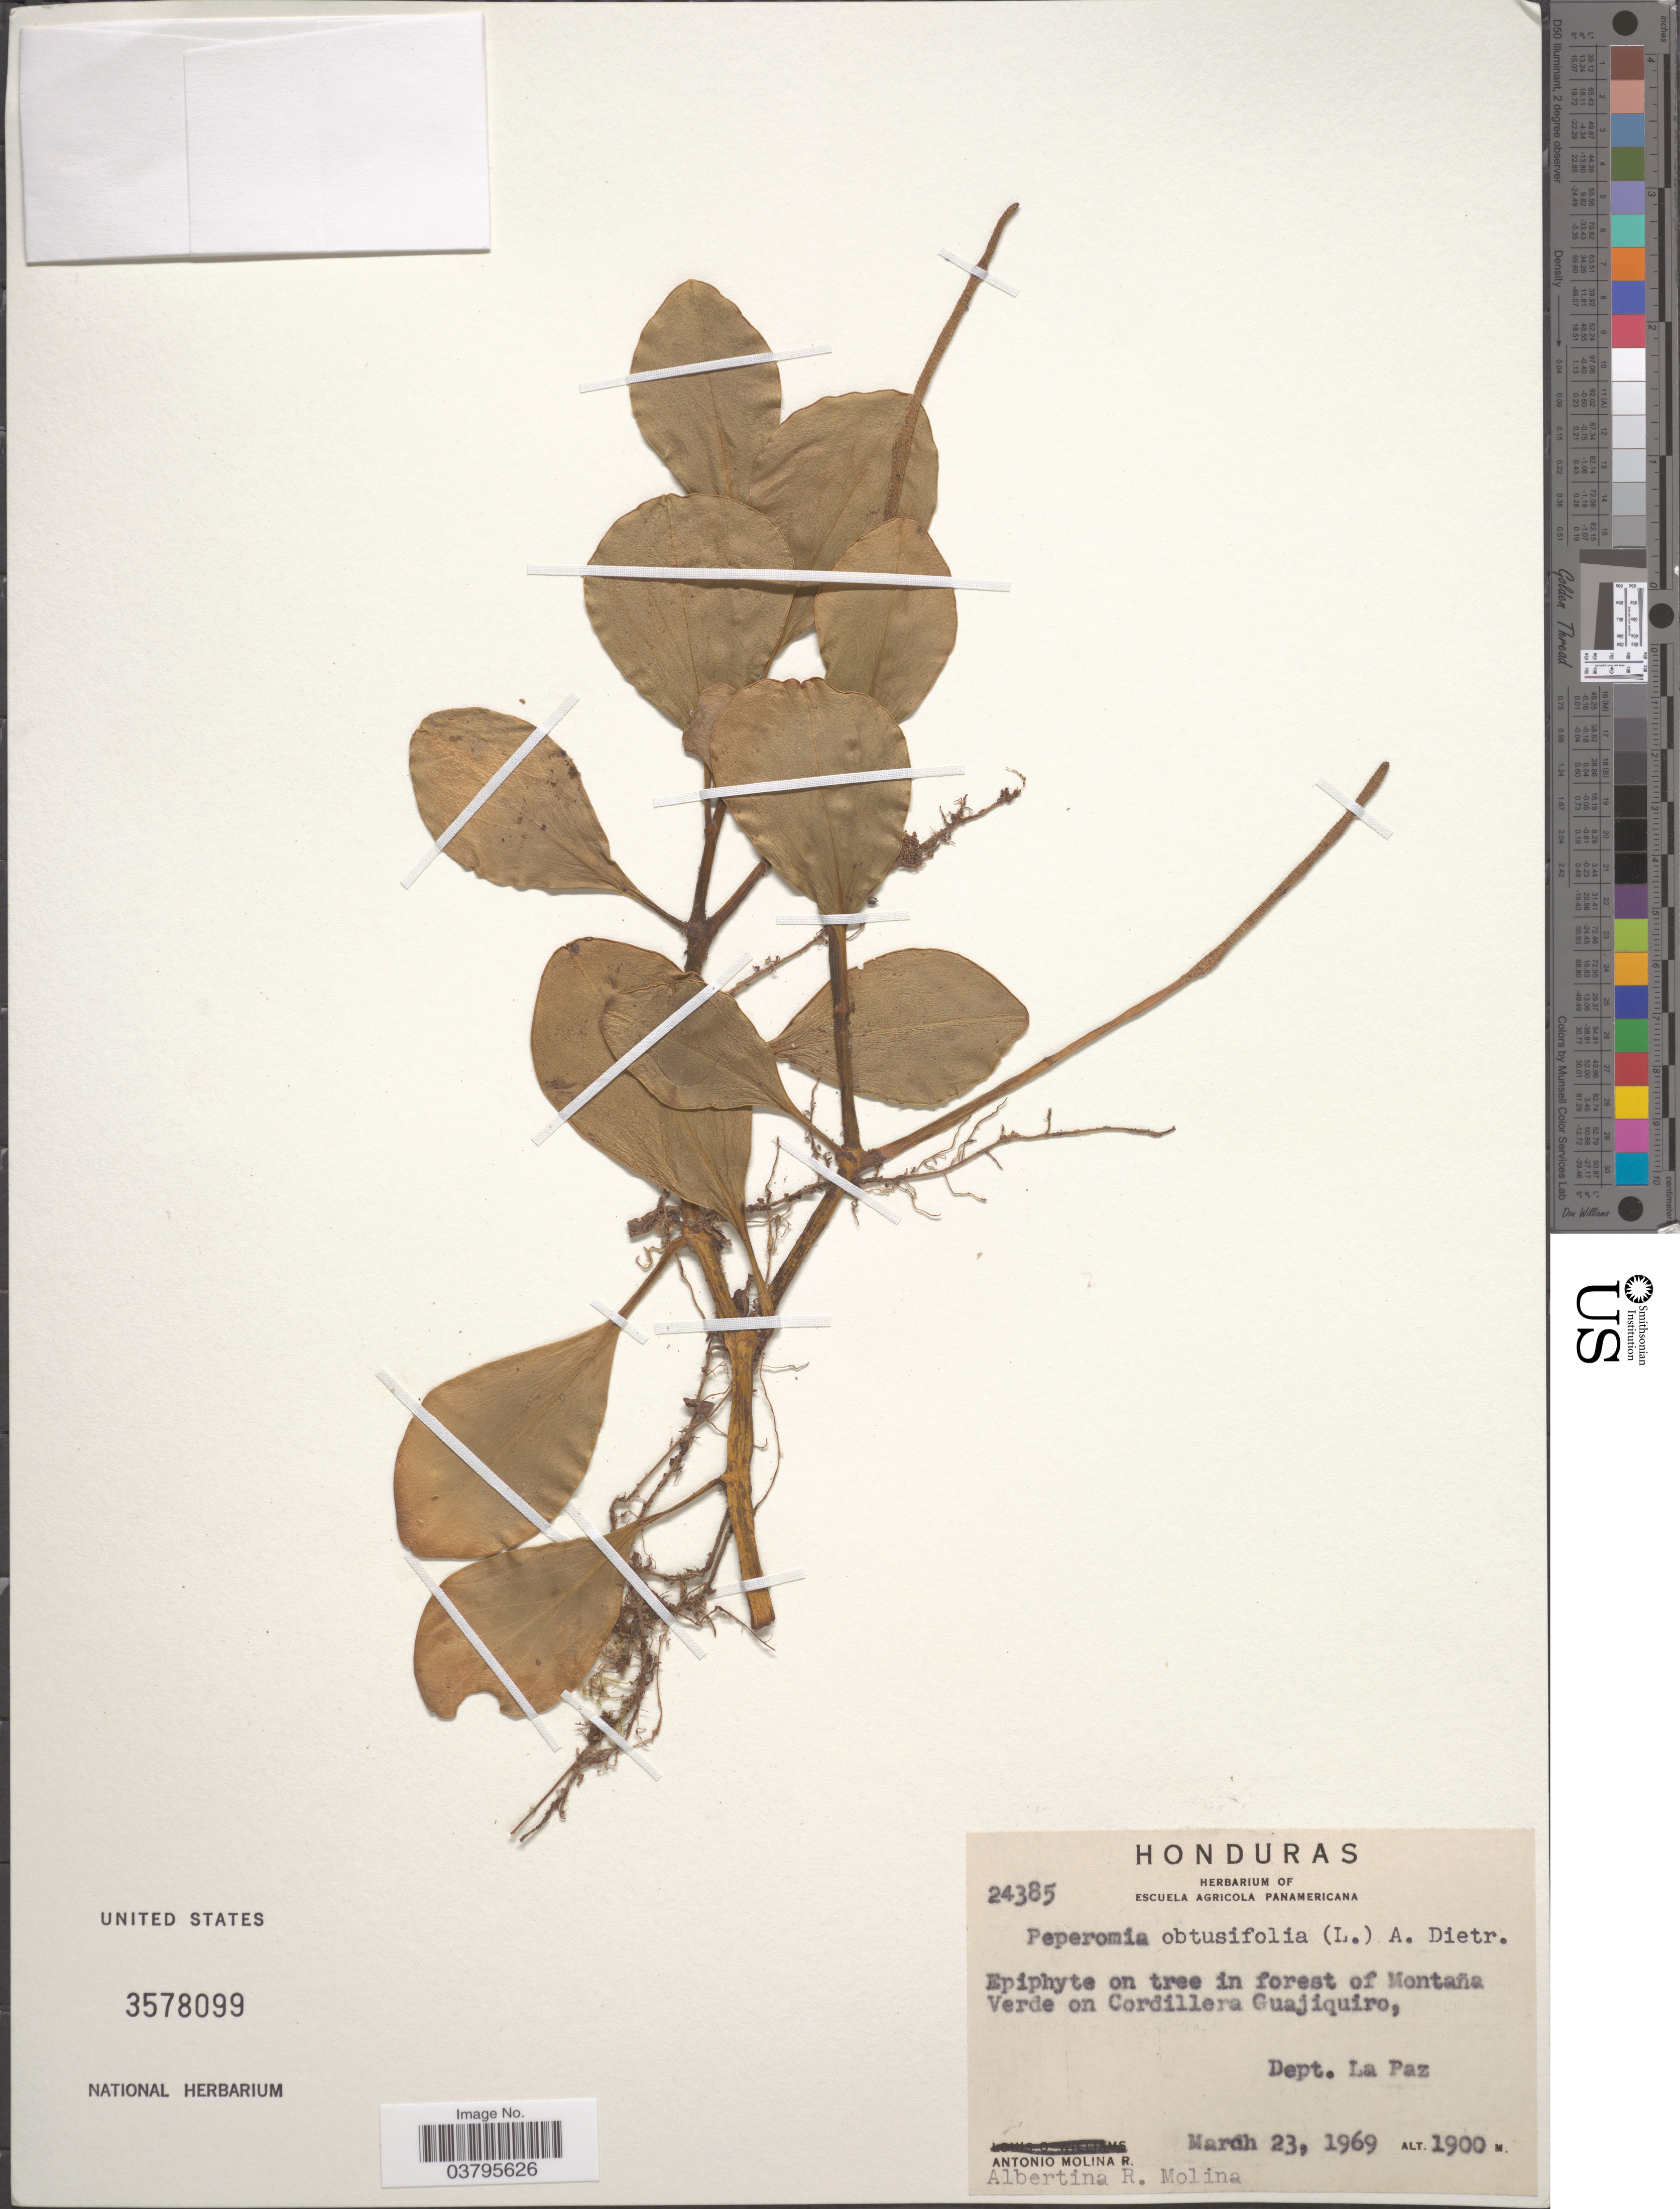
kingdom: Plantae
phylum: Tracheophyta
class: Magnoliopsida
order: Piperales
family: Piperaceae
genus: Peperomia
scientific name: Peperomia obtusifolia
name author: (L.) A. Dietr.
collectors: A. Molina R. & A. R. Molina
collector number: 24385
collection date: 1969-03-23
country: Honduras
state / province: La Paz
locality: In forest of Montaña, Verde on Cordillera Guajiquiro, Dept. La Paz.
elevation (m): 1900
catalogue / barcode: US 3578099